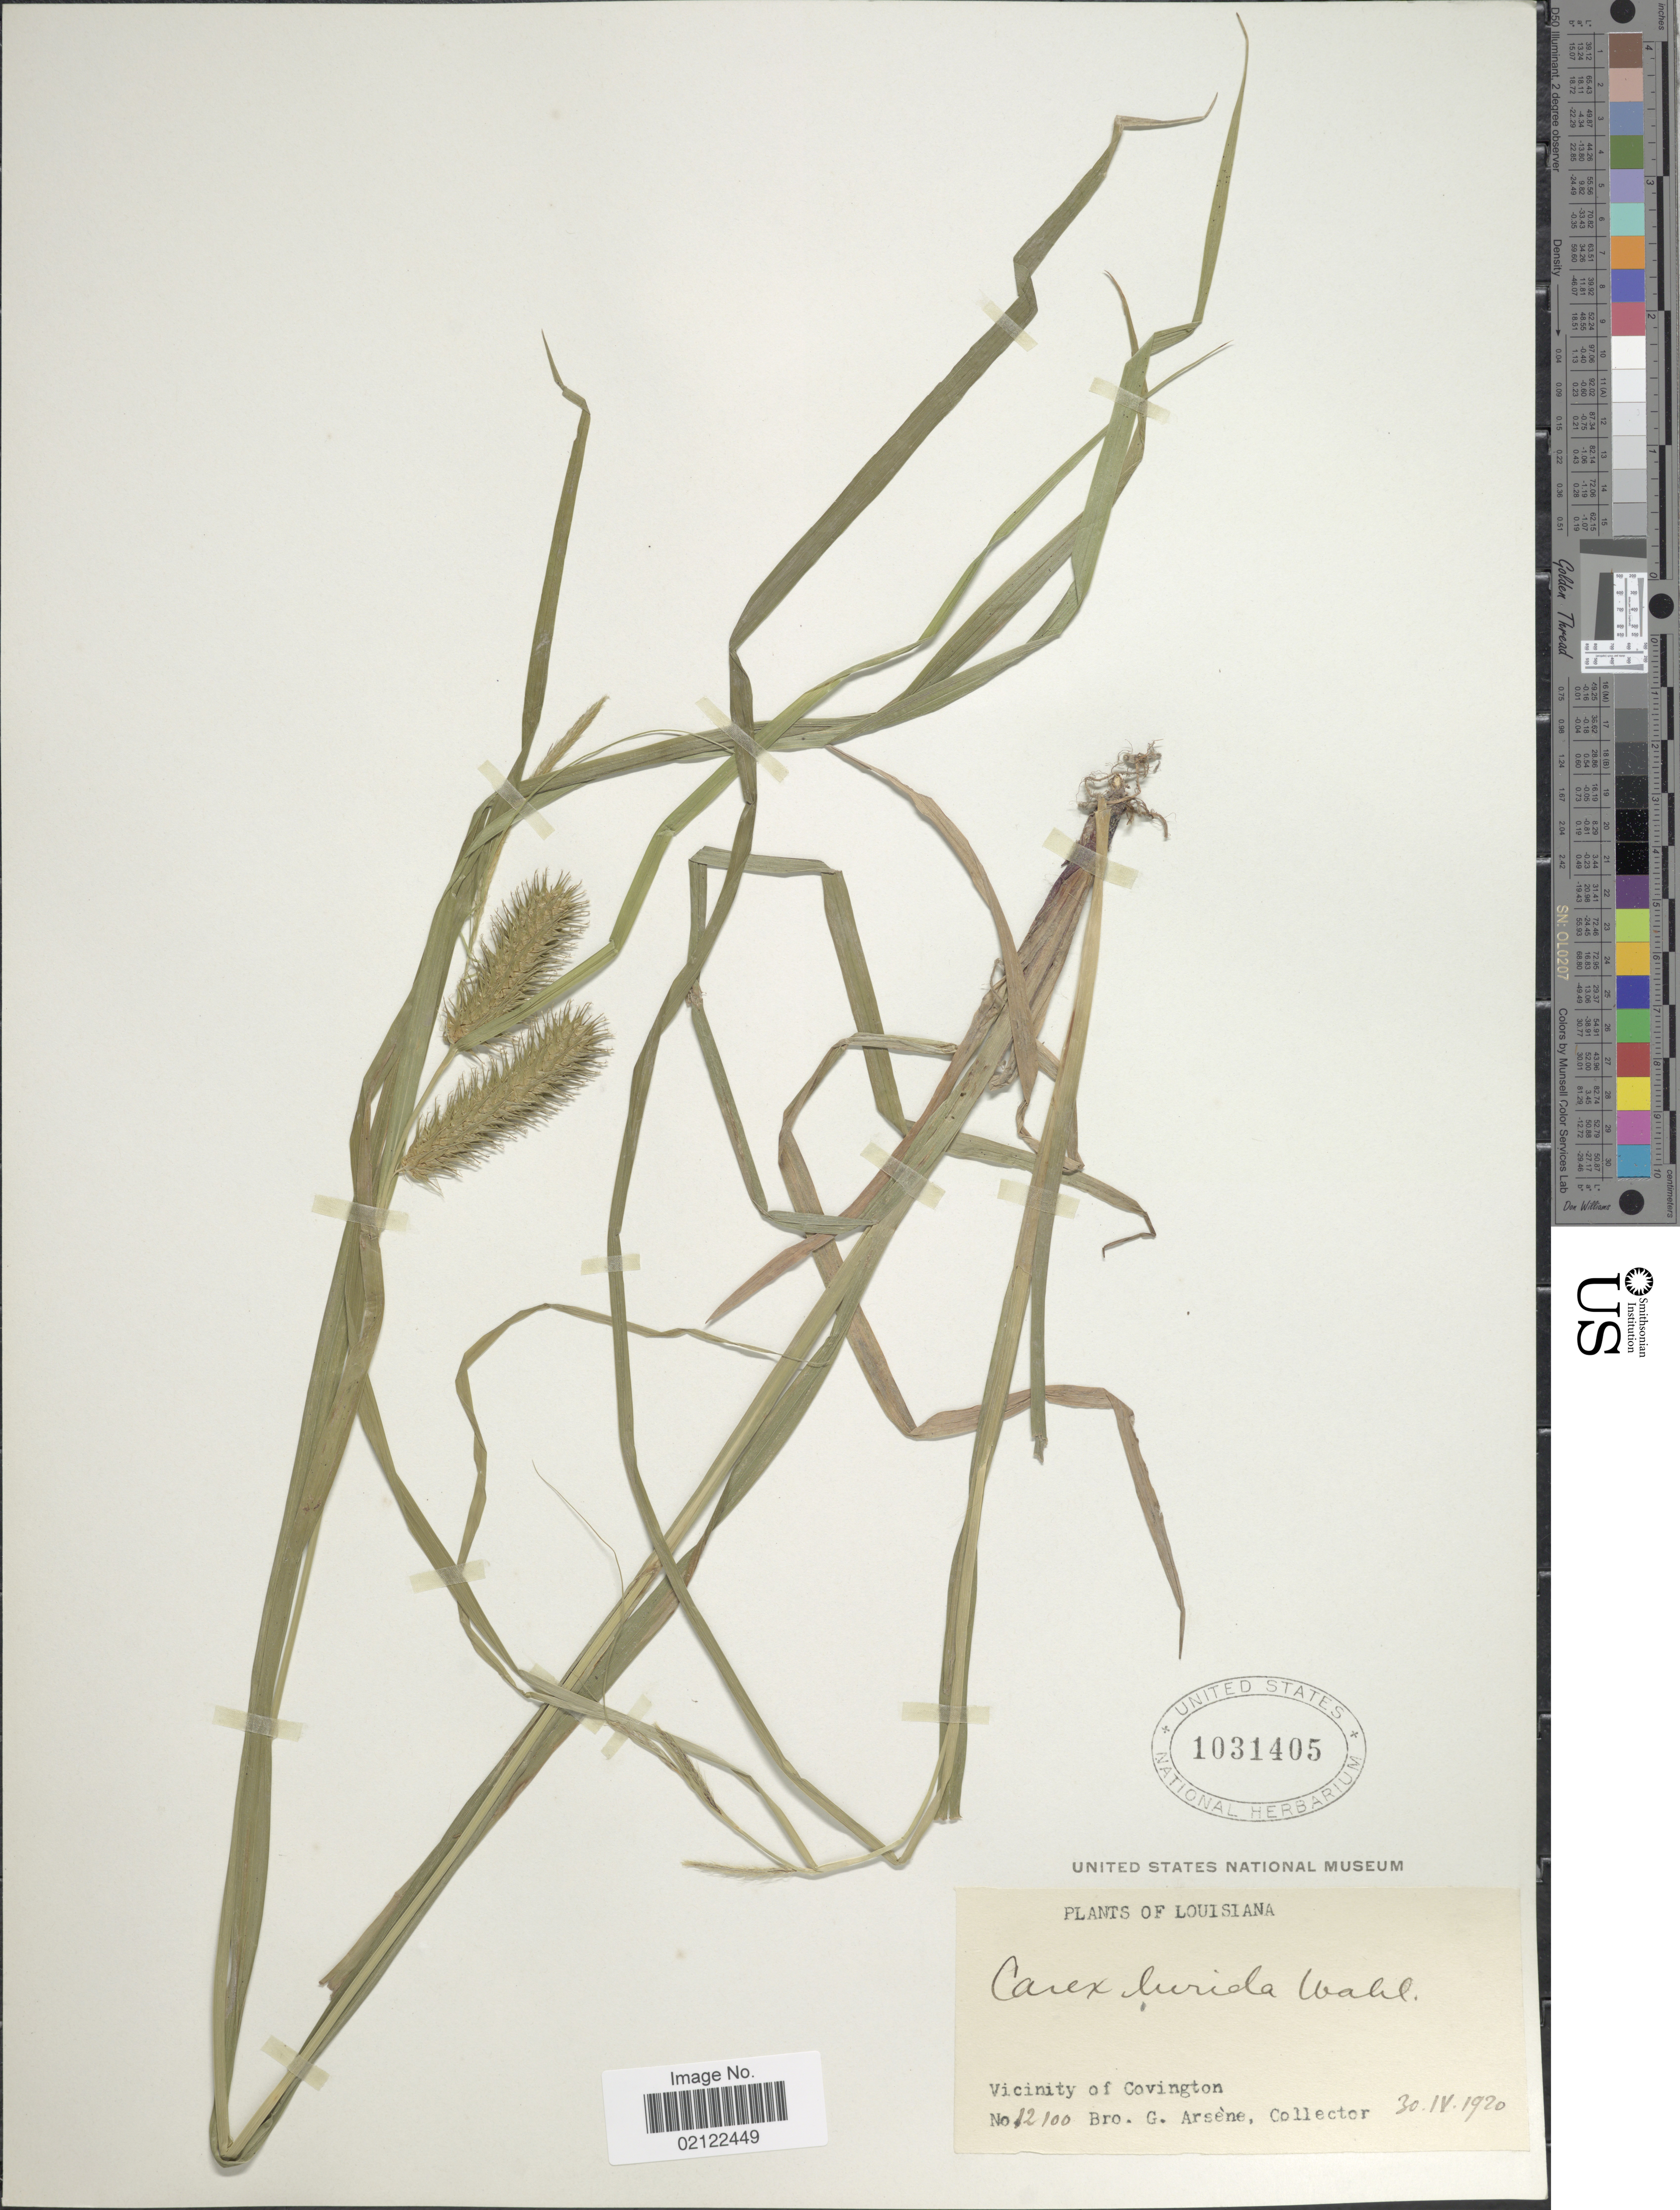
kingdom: Plantae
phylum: Tracheophyta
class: Liliopsida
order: Poales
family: Cyperaceae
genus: Carex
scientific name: Carex lurida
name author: Wahlenb.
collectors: Bro. G. Arsène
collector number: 12100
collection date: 1920-04-30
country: United States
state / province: Louisiana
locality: Vicinity of Covington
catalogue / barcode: US 1031405